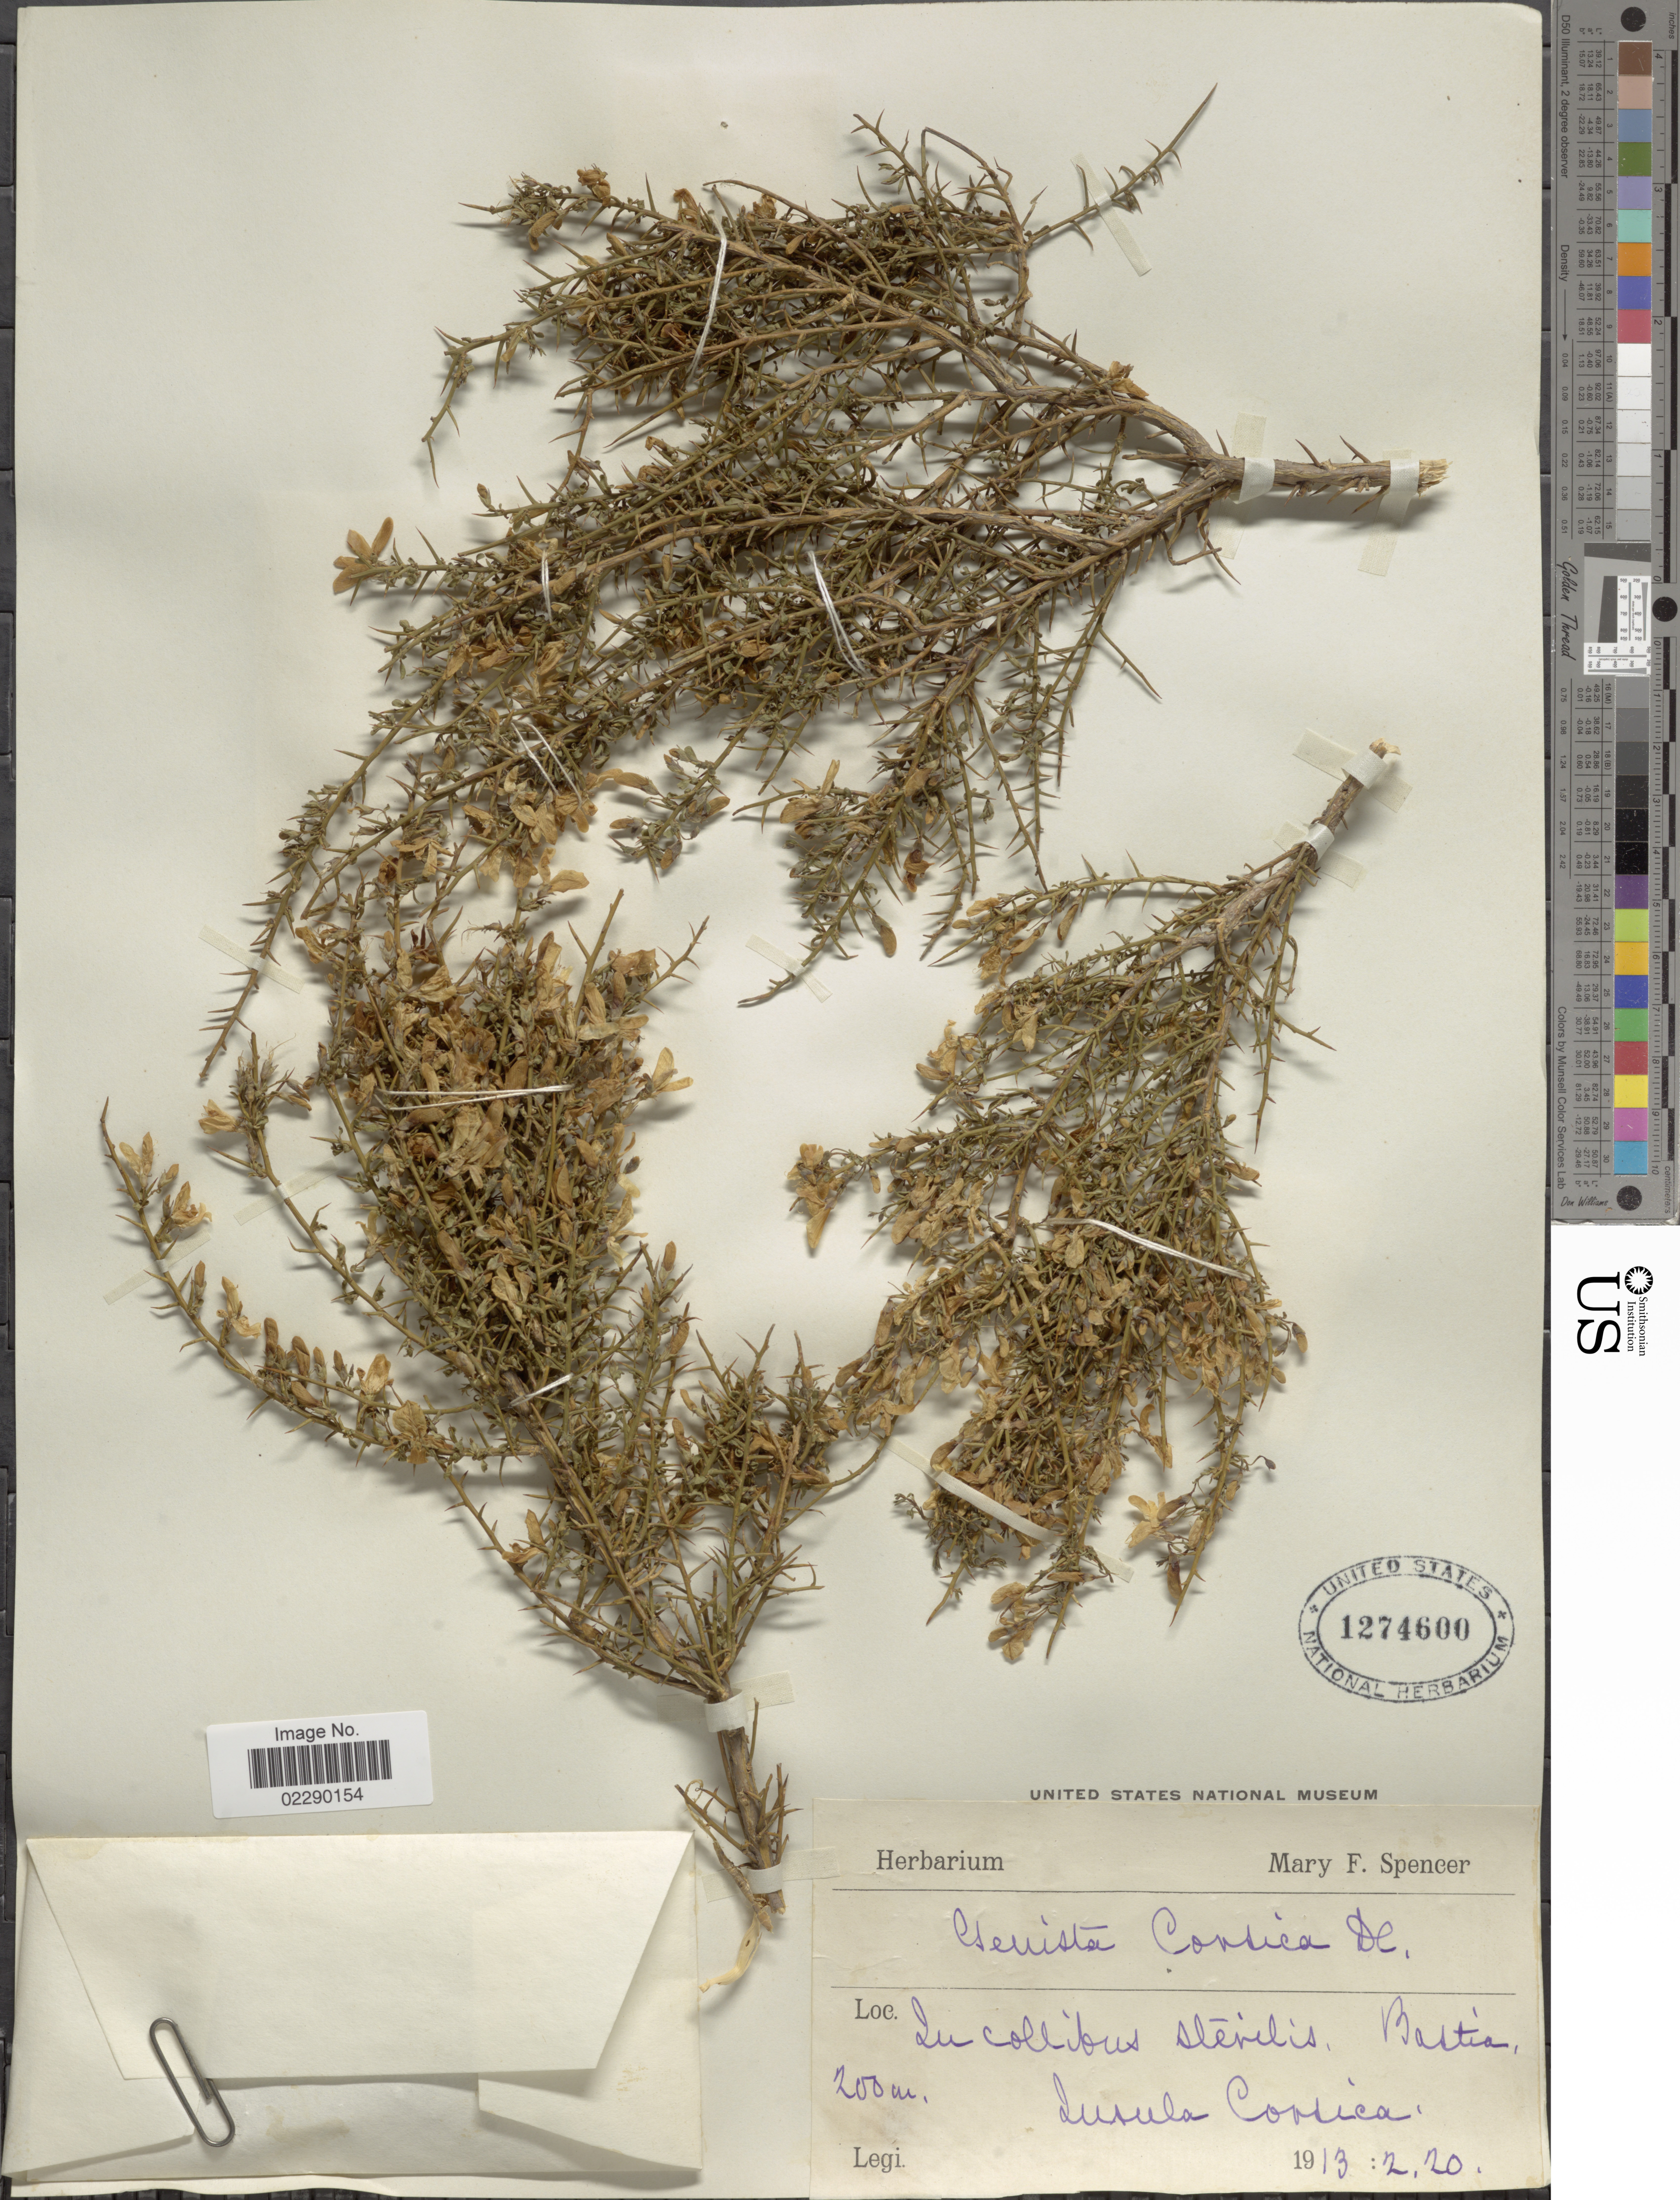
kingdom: Plantae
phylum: Tracheophyta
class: Magnoliopsida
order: Fabales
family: Fabaceae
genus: Genista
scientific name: Genista corsica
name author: (Loisel.) DC.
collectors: M. Spencer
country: France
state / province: Corsica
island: Corse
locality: In collibus sterilis, Bastia. Insula Corsica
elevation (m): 200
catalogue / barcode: US 1274600